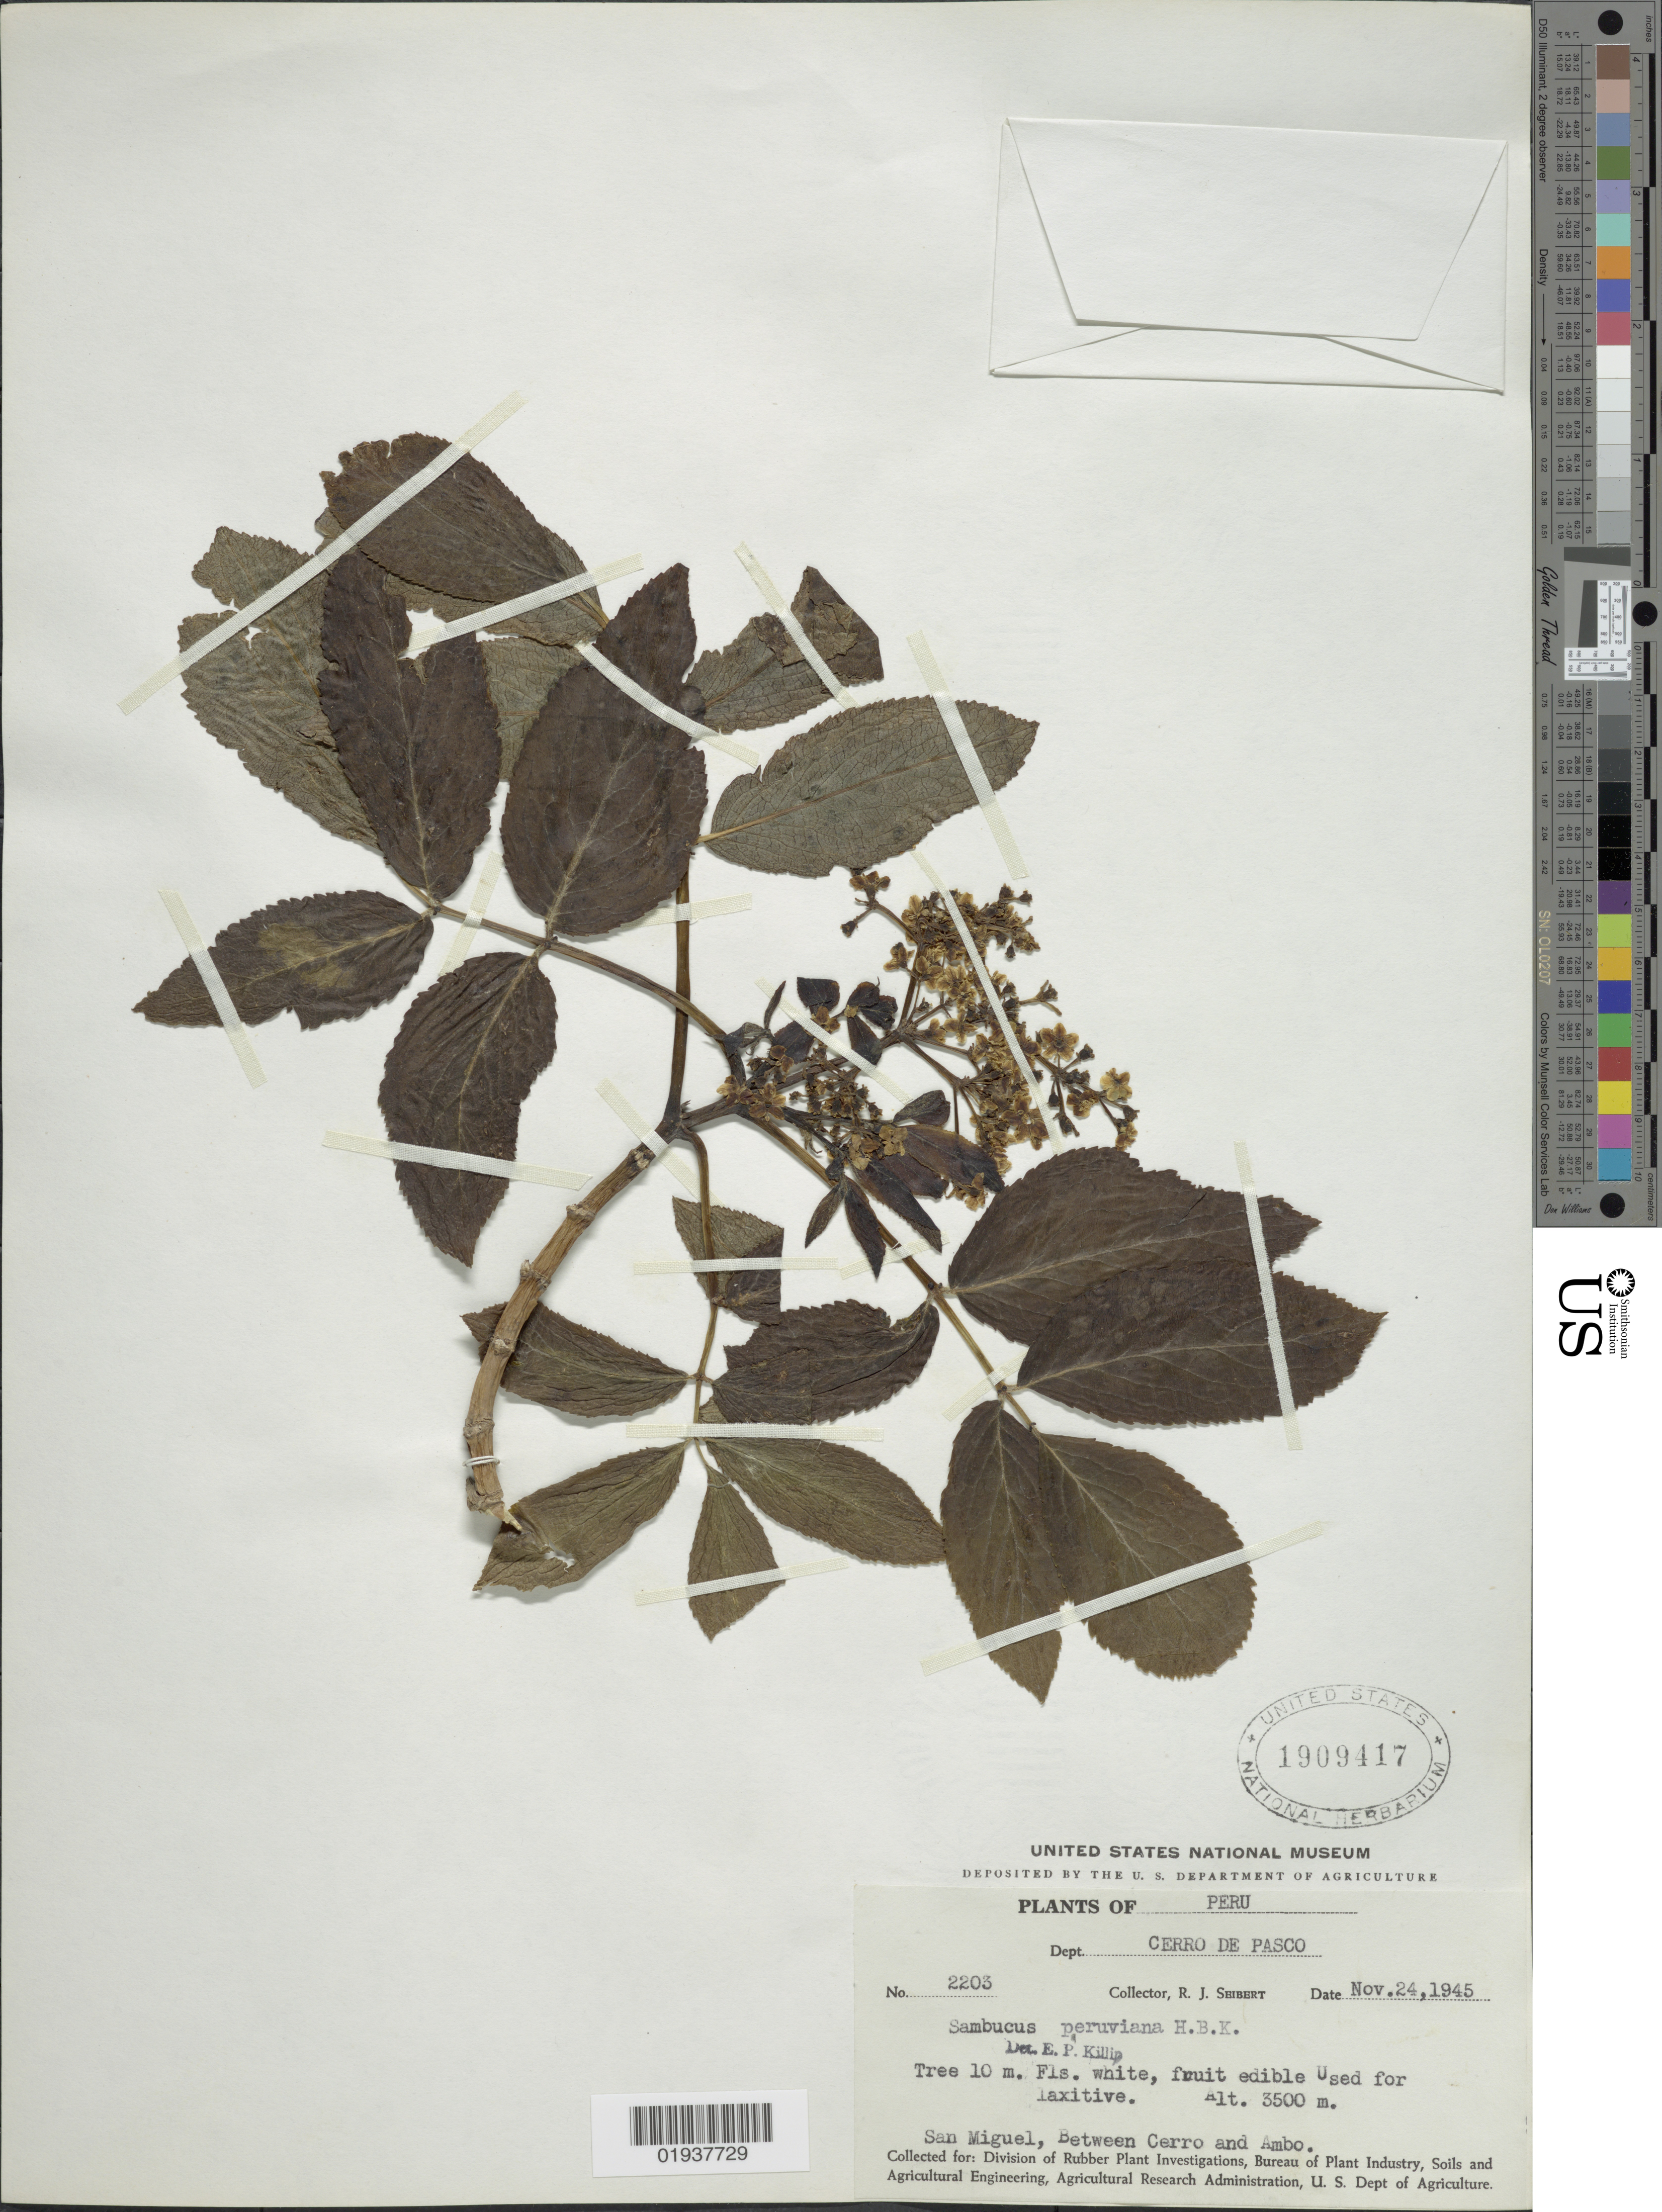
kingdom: Plantae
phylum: Tracheophyta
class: Magnoliopsida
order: Dipsacales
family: Viburnaceae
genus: Sambucus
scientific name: Sambucus peruviana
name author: Kunth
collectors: R. J. Seibert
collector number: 2203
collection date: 1945-11-24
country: Peru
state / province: Pasco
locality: Dept. Cerro de Pasco. San Miguel, Between Cerro and Ambo.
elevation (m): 3500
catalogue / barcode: US 1909417